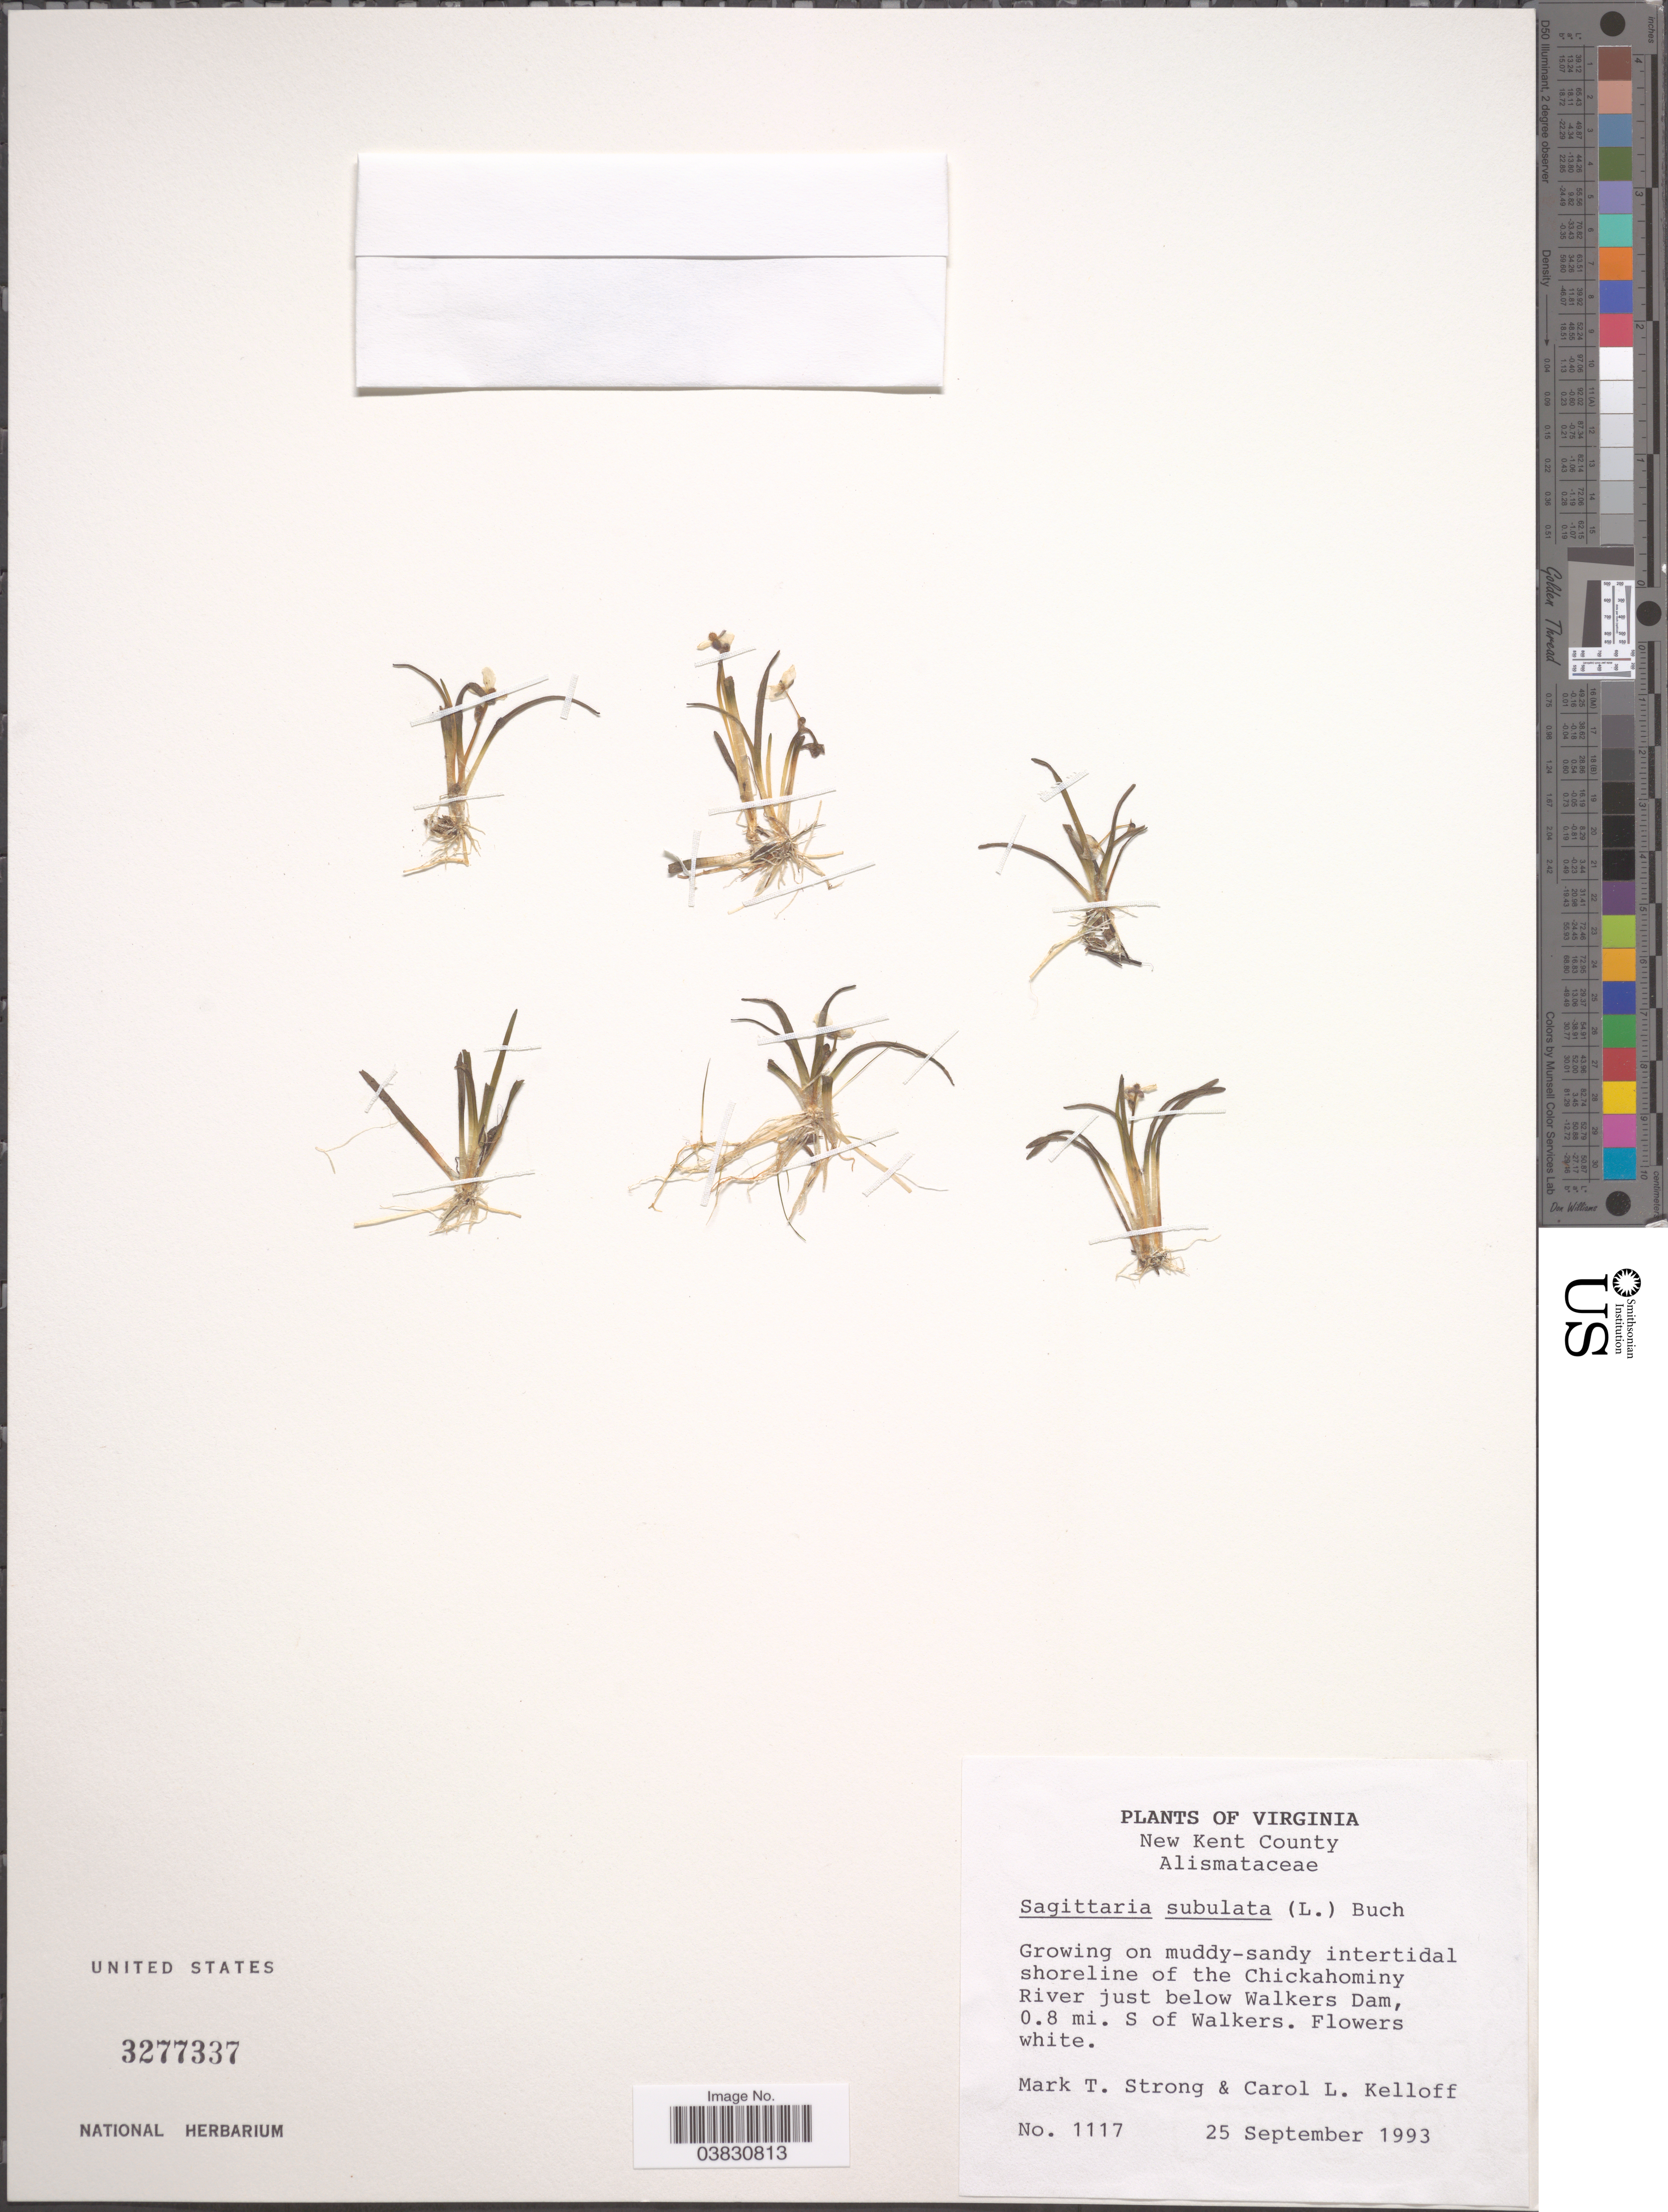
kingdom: Plantae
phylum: Tracheophyta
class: Liliopsida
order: Alismatales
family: Alismataceae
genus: Sagittaria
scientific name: Sagittaria subulata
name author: (L.) Buchenau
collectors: M. T. Strong & C. L. Kelloff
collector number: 1117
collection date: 1993-09-25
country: United States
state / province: Virginia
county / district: New Kent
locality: New Kent County. Intertidal shoreline of the Chickahominy River just below Walkers Dam, 0.8 mi. S of Walkers.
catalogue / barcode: US 3277337